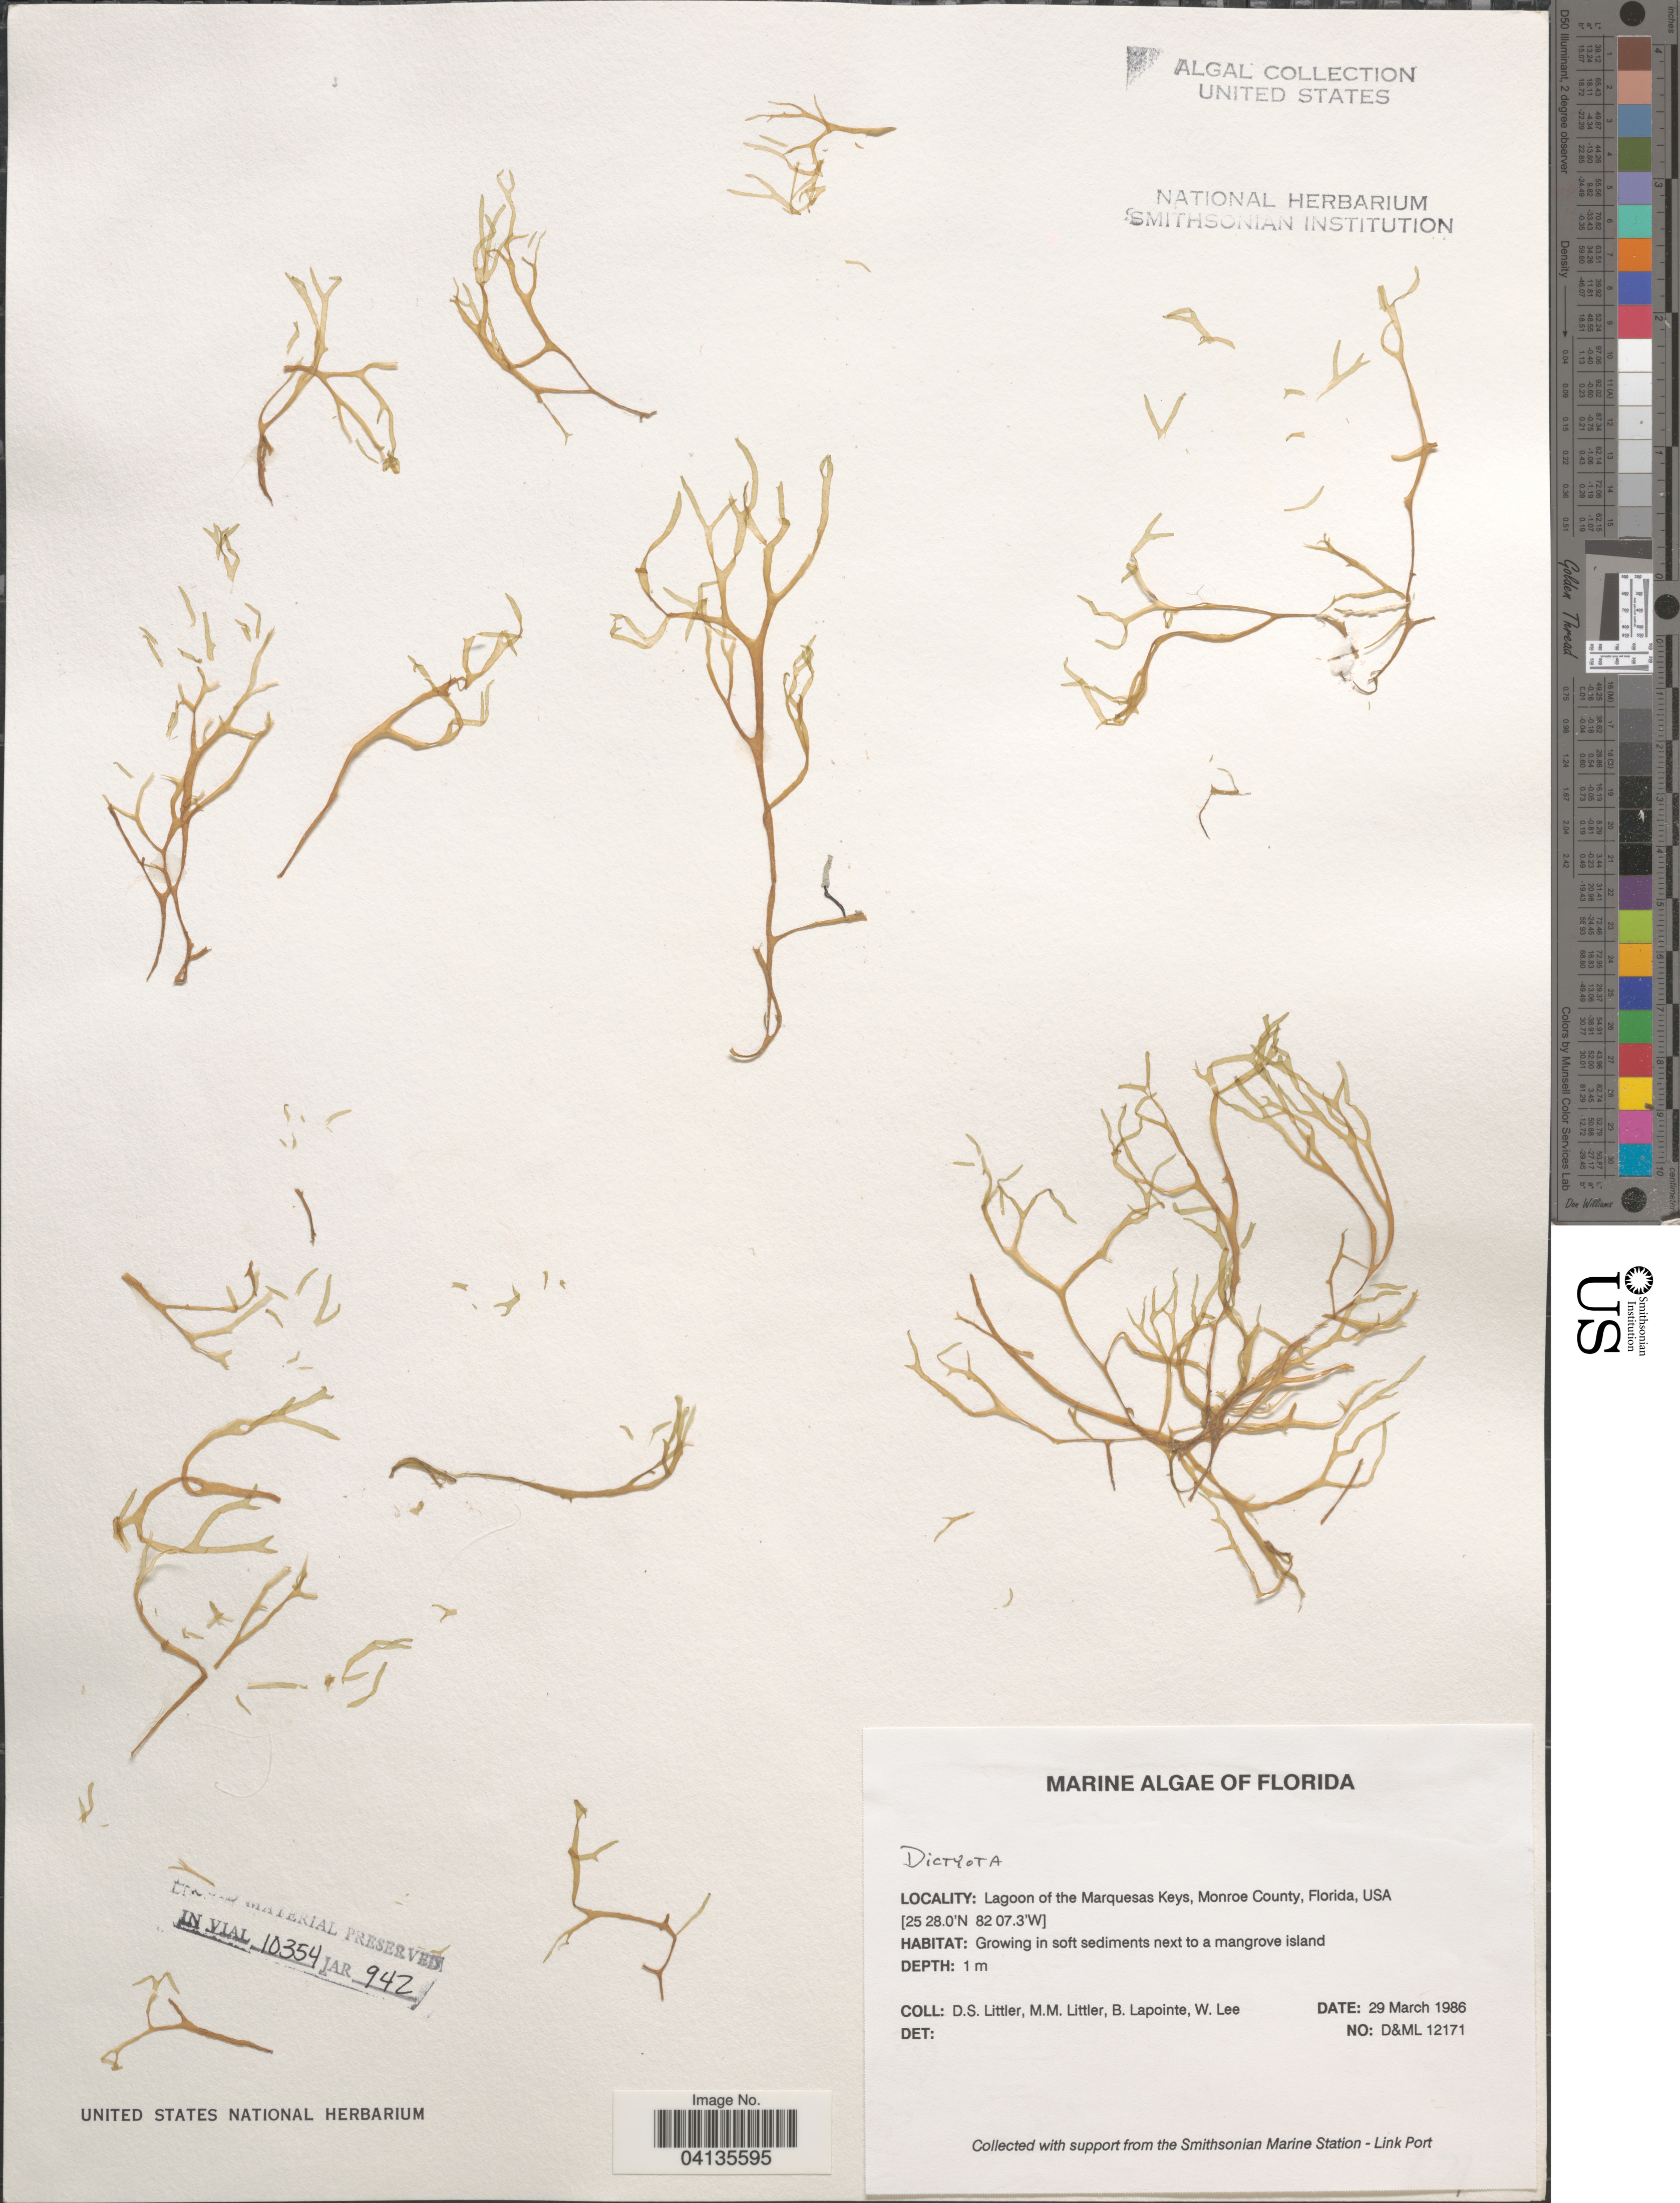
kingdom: Chromista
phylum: Ochrophyta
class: Phaeophyceae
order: Dictyotales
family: Dictyotaceae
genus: Dictyota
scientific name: Dictyota sp.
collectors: D. S. Littler, B. Lapointe & W. Lee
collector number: D&ML12171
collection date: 1986-03-29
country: United States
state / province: Florida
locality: Lagoon of the Marquesas Keys, Monroe County.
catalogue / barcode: US 238614